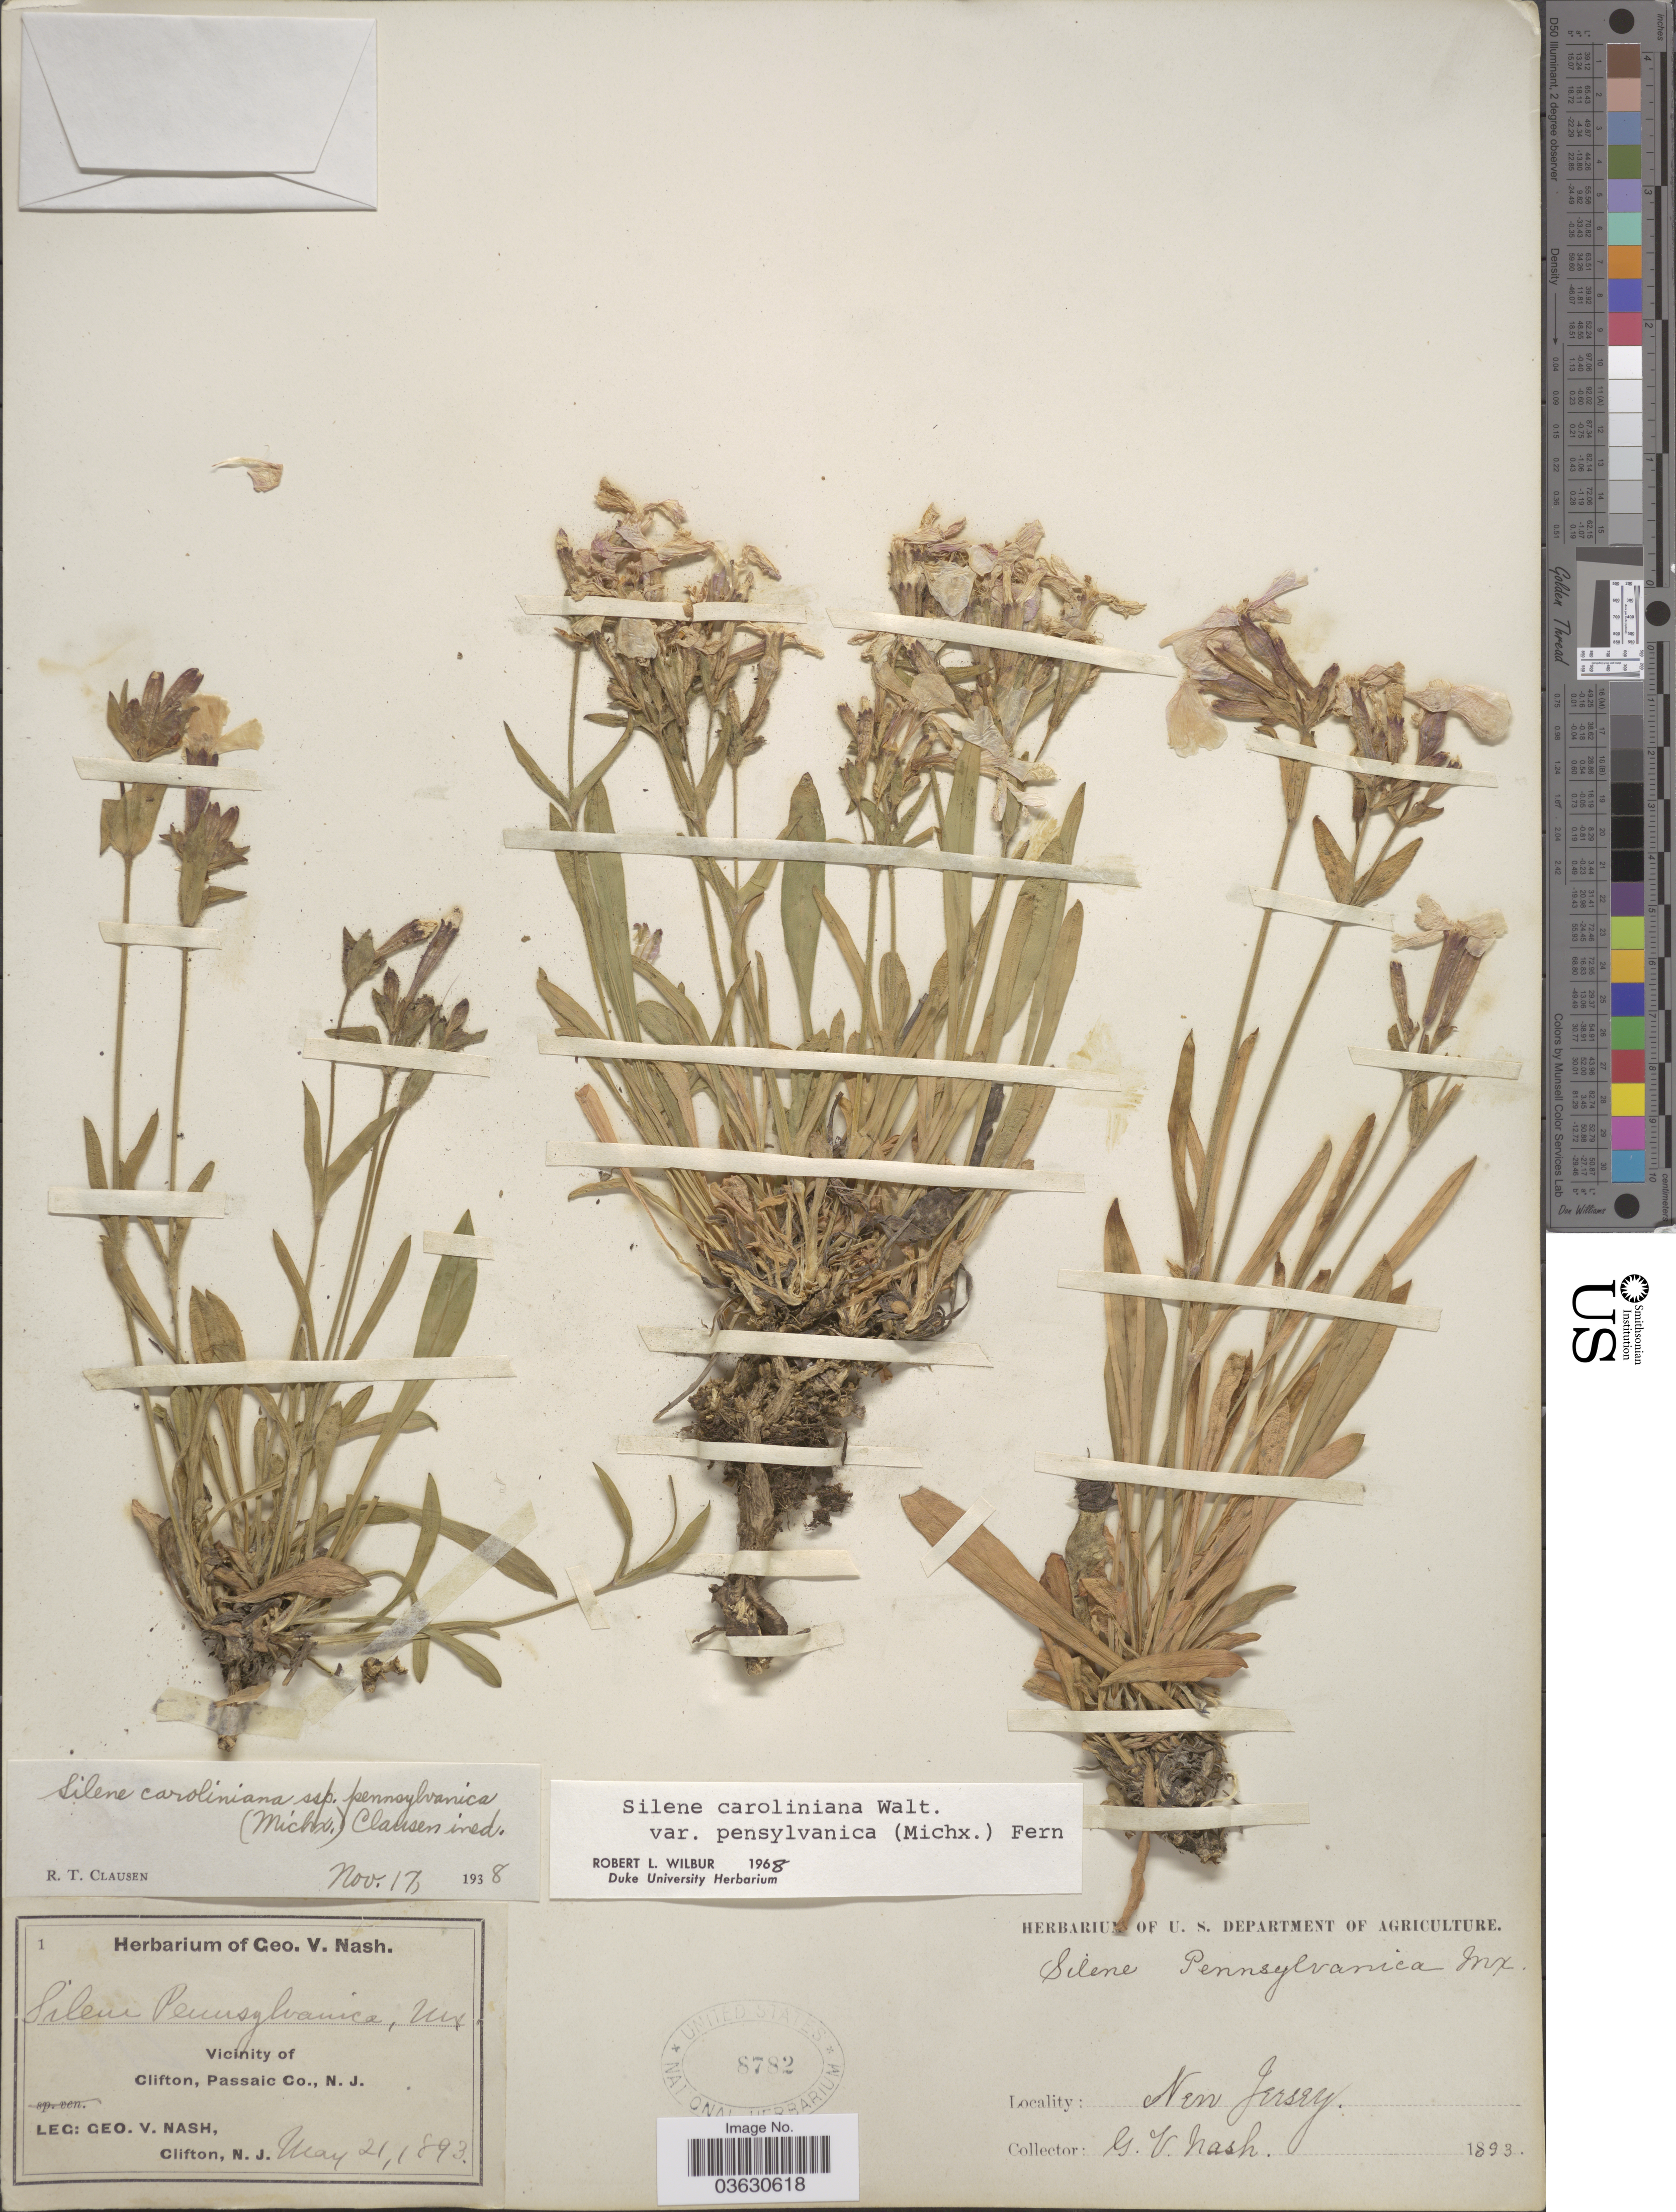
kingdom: Plantae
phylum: Tracheophyta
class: Magnoliopsida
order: Caryophyllales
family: Caryophyllaceae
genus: Silene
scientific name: Silene caroliniana var. pensylvanica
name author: (Michx.) Fernald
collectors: G. V. Nash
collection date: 1893-05-21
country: United States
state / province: New Jersey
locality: Vicinity of Clifton, Passaic Co.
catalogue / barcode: US 8782